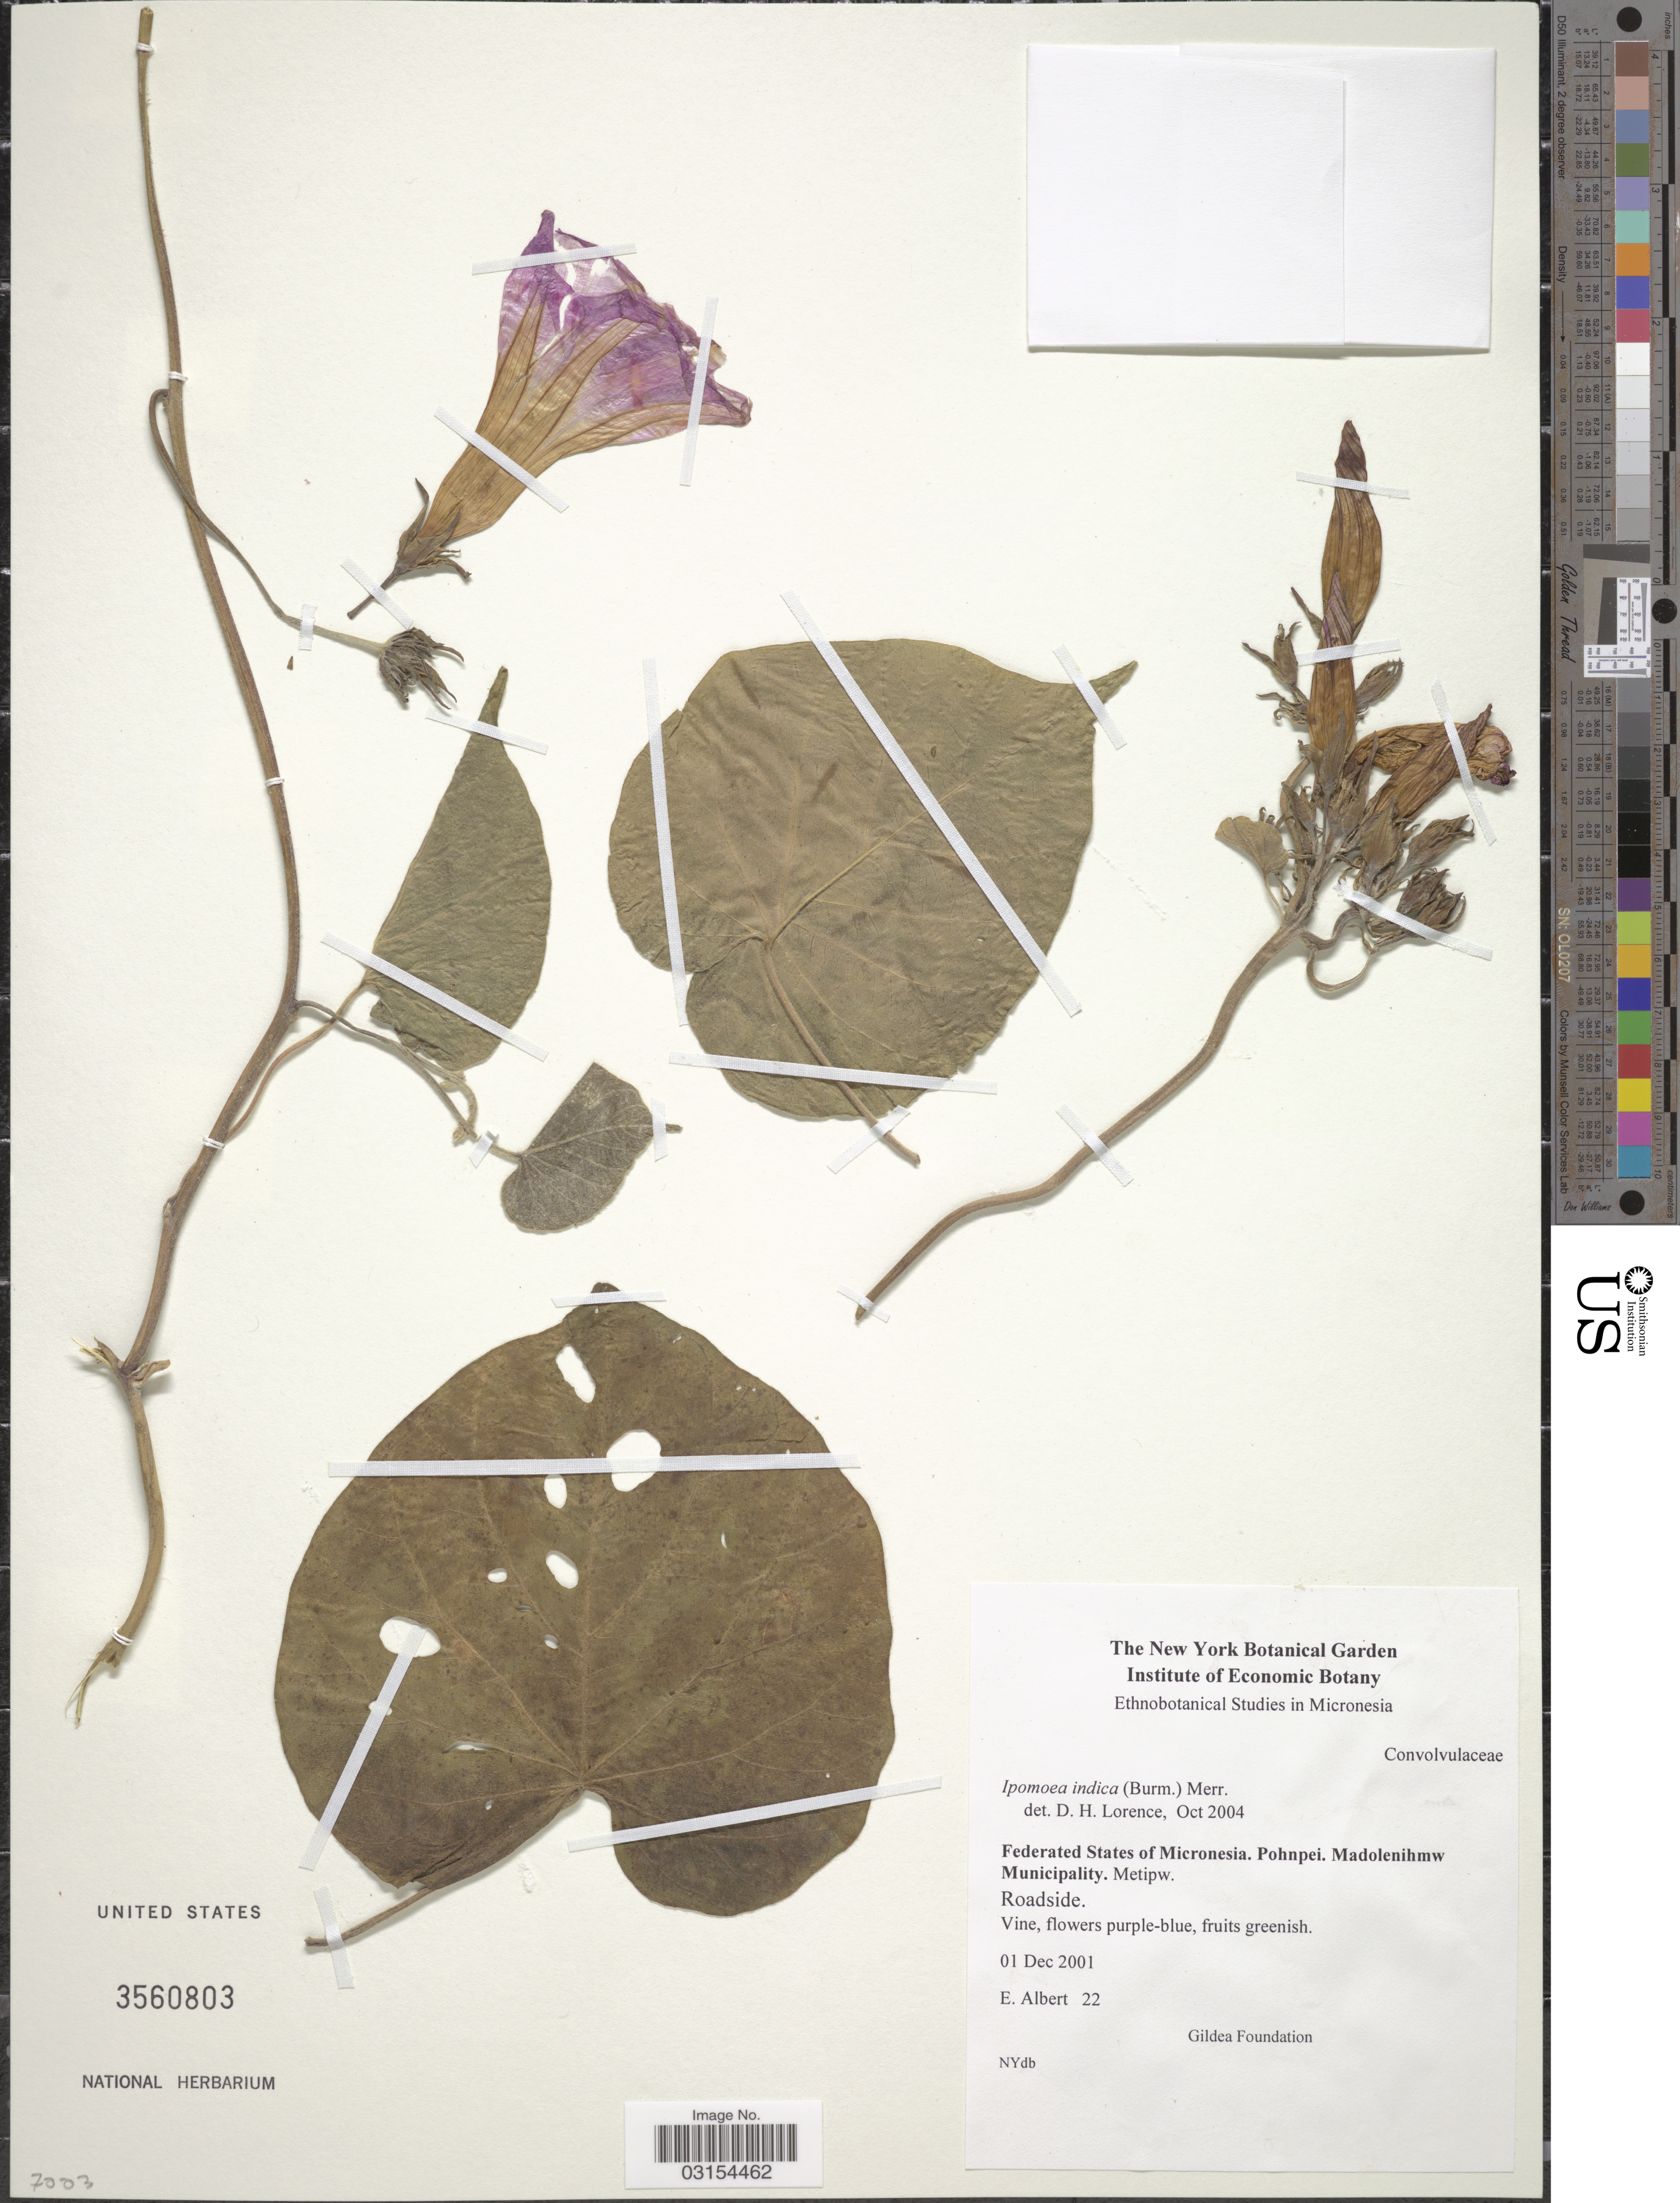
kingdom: Plantae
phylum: Tracheophyta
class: Magnoliopsida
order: Solanales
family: Convolvulaceae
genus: Ipomoea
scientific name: Ipomoea indica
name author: (Burm.) Merr.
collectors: E. Albert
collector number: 22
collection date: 2001-12-01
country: Micronesia, Federated States of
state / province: Pohnpei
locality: Madolenihmw. Municipality: Metipw.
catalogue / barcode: US 3560803